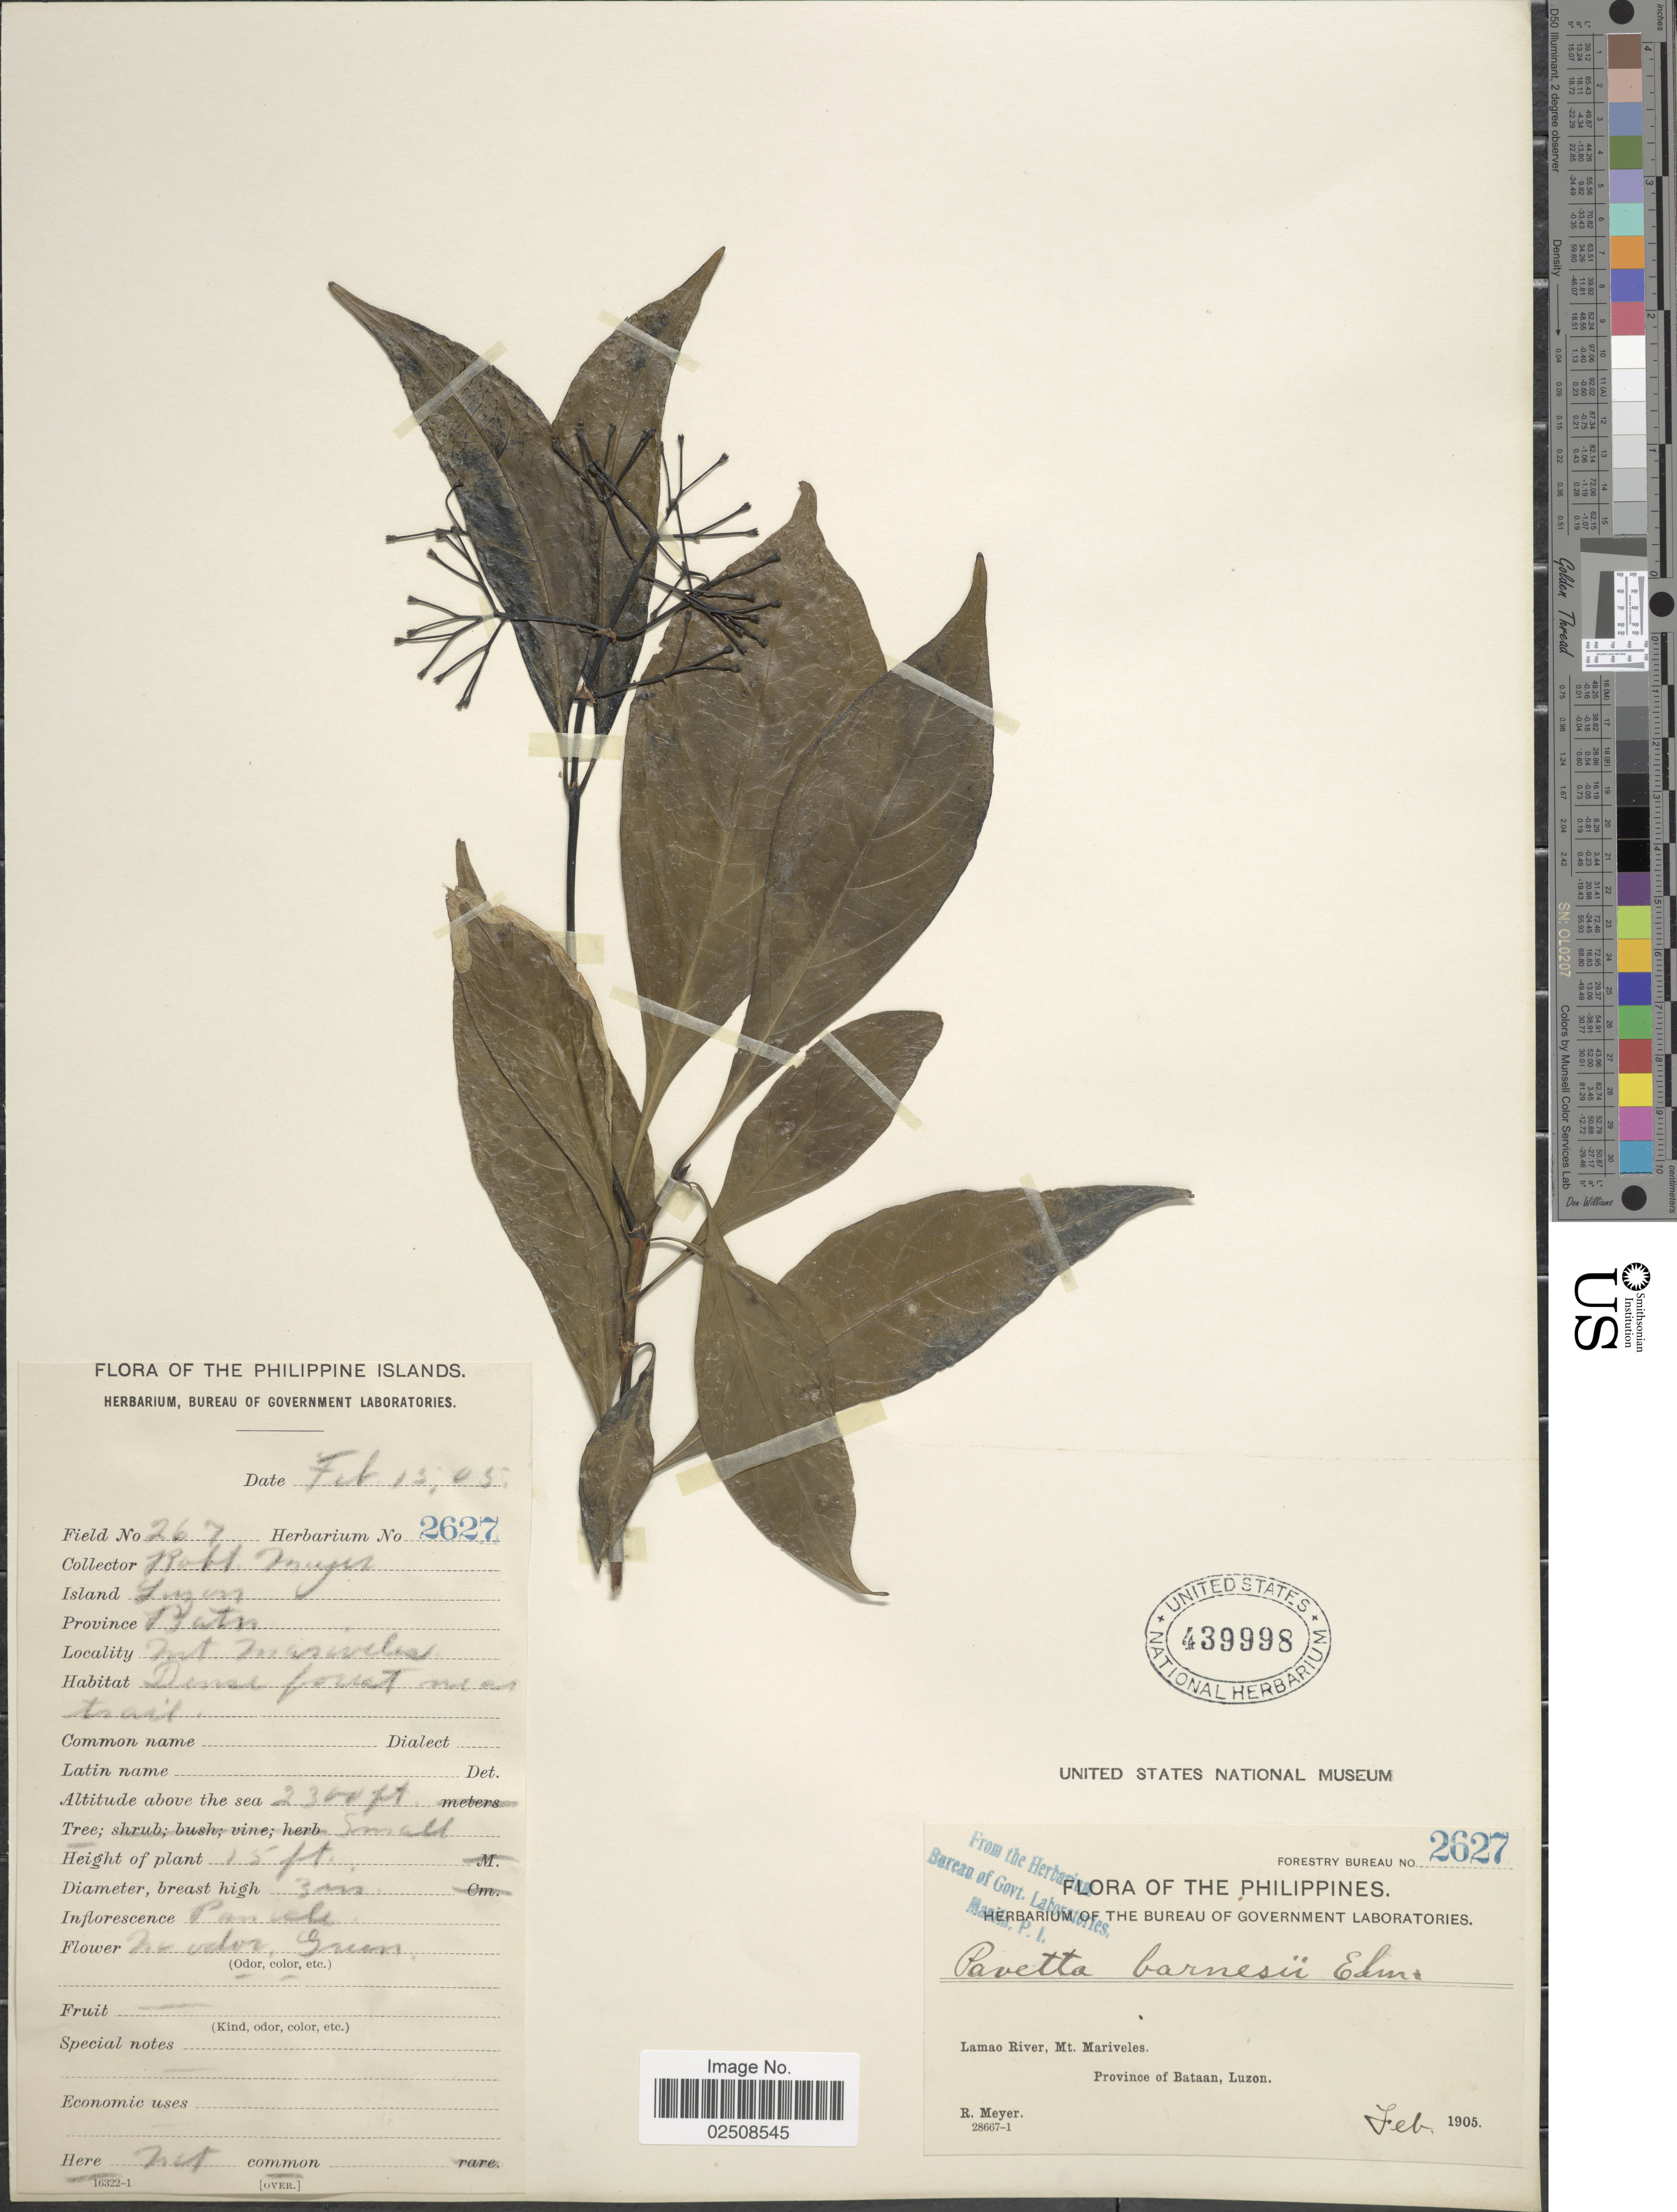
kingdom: Plantae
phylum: Tracheophyta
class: Magnoliopsida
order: Gentianales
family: Rubiaceae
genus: Pavetta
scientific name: Pavetta indica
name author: L.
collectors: R. Meyer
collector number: Forestry Bureau 2627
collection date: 1905-02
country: Philippines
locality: Lamao River, Mt. Mariveles. Province of Bataan, Luzon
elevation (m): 701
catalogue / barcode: US 439998